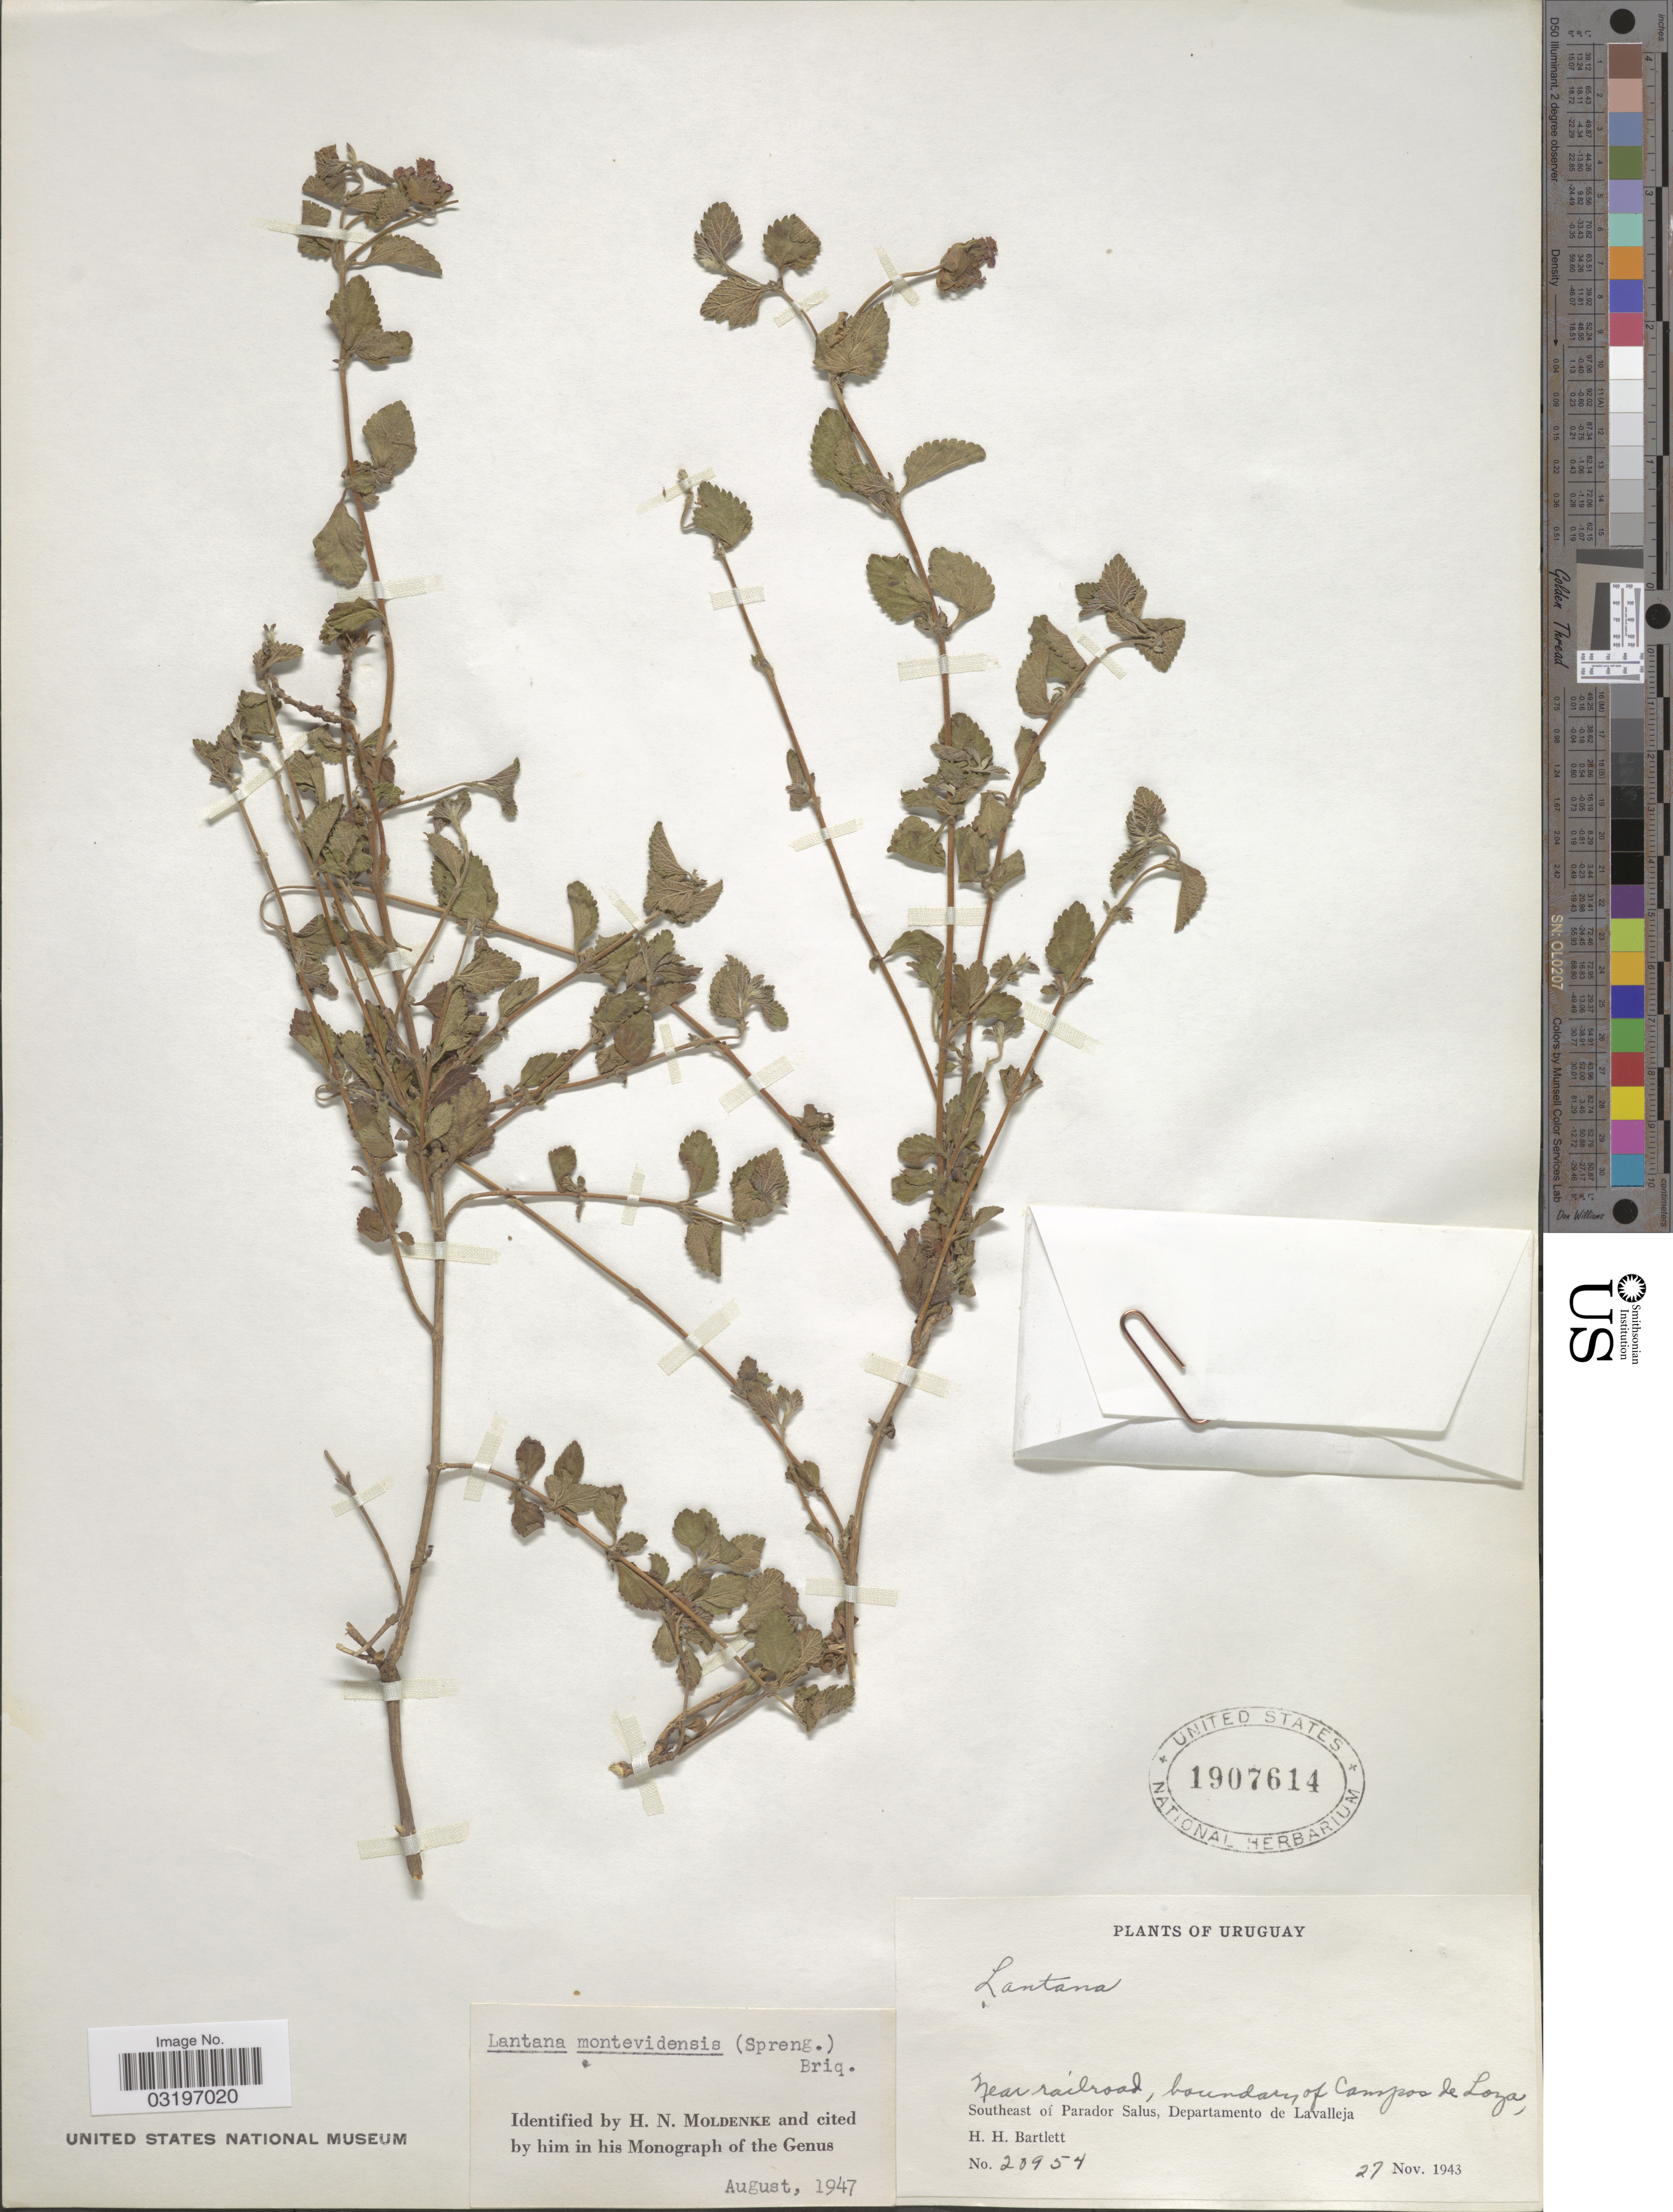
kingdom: Plantae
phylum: Tracheophyta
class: Magnoliopsida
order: Lamiales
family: Verbenaceae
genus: Lantana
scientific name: Lantana montevidensis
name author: (Spreng.) Briq.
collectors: H. H. Bartlett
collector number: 20954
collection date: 1943-11-27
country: Uruguay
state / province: Lavalleja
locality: Near railroad, boundary of Campos de Loza, Southeast of Parador Salus, Departamento de Lavalleja.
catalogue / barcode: US 1907614